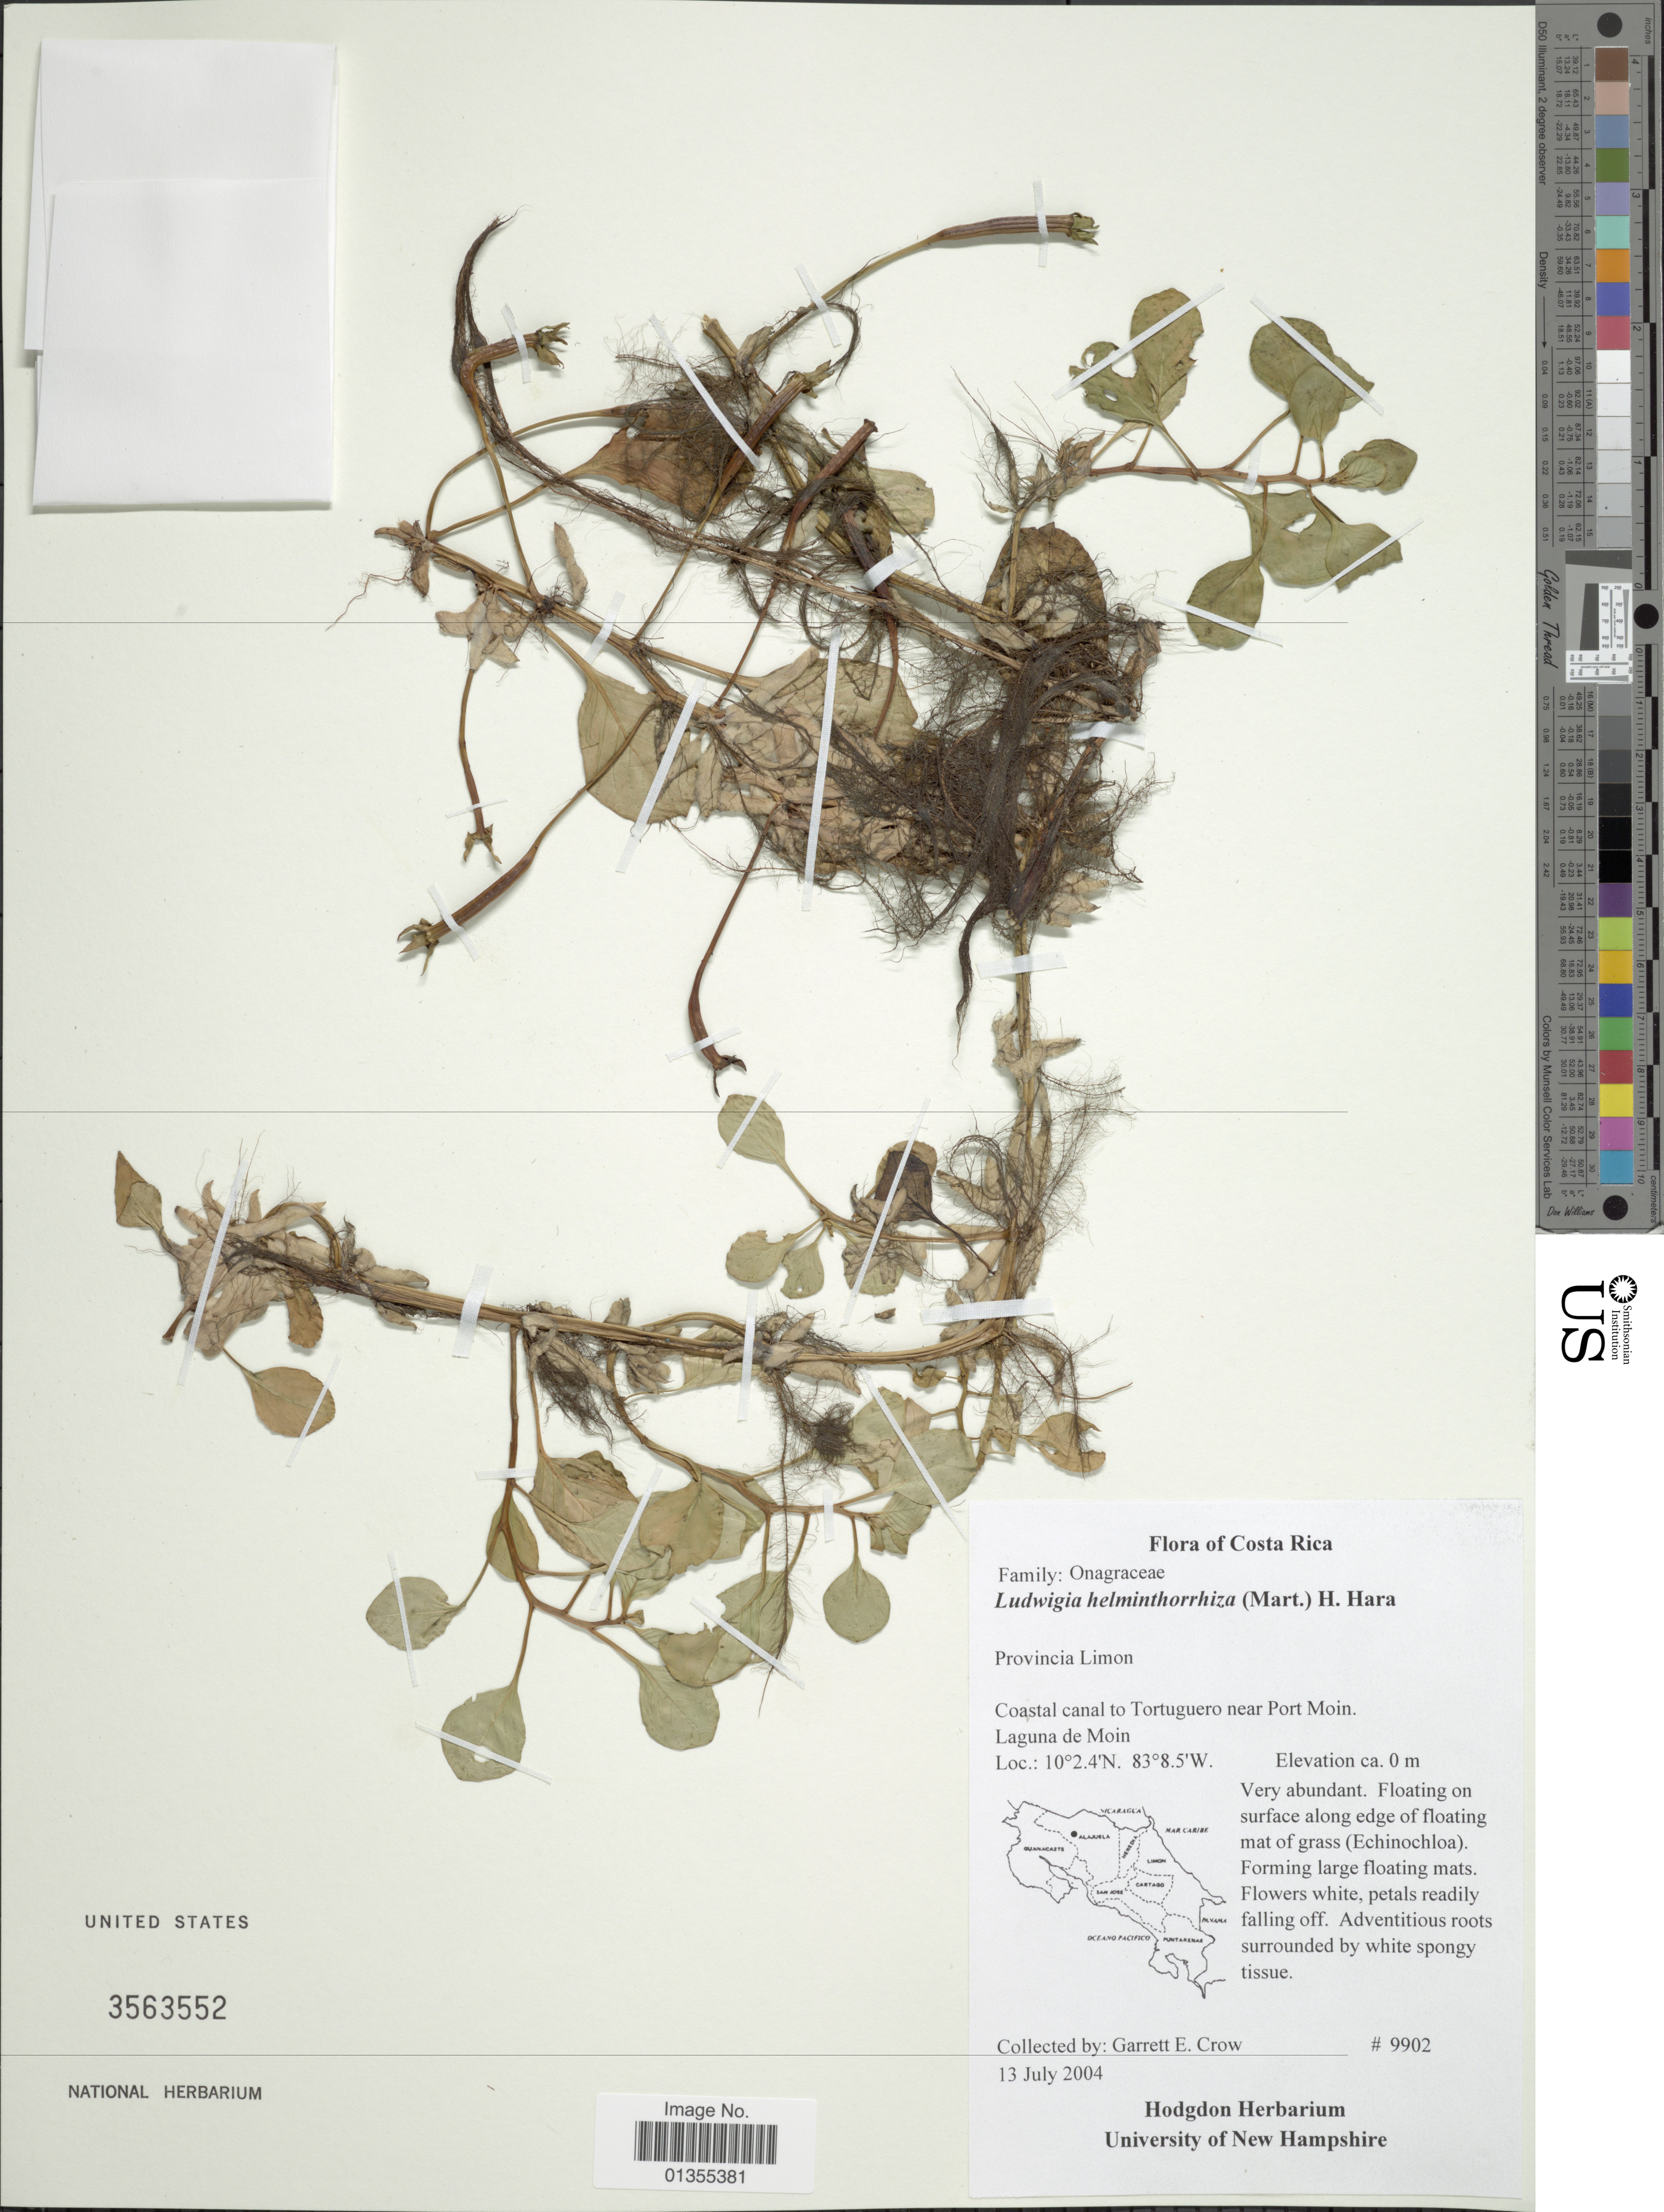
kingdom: Plantae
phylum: Tracheophyta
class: Magnoliopsida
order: Myrtales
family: Onagraceae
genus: Ludwigia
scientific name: Ludwigia helminthorrhiza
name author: (Mart.) H. Hara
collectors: G. E. Crow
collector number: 9902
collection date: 2004-07-13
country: Costa Rica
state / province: Limón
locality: Provincia Limon. Coastal canal to Tortuguero near Port Moin. Laguna de Moin.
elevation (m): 0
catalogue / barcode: US 3563552